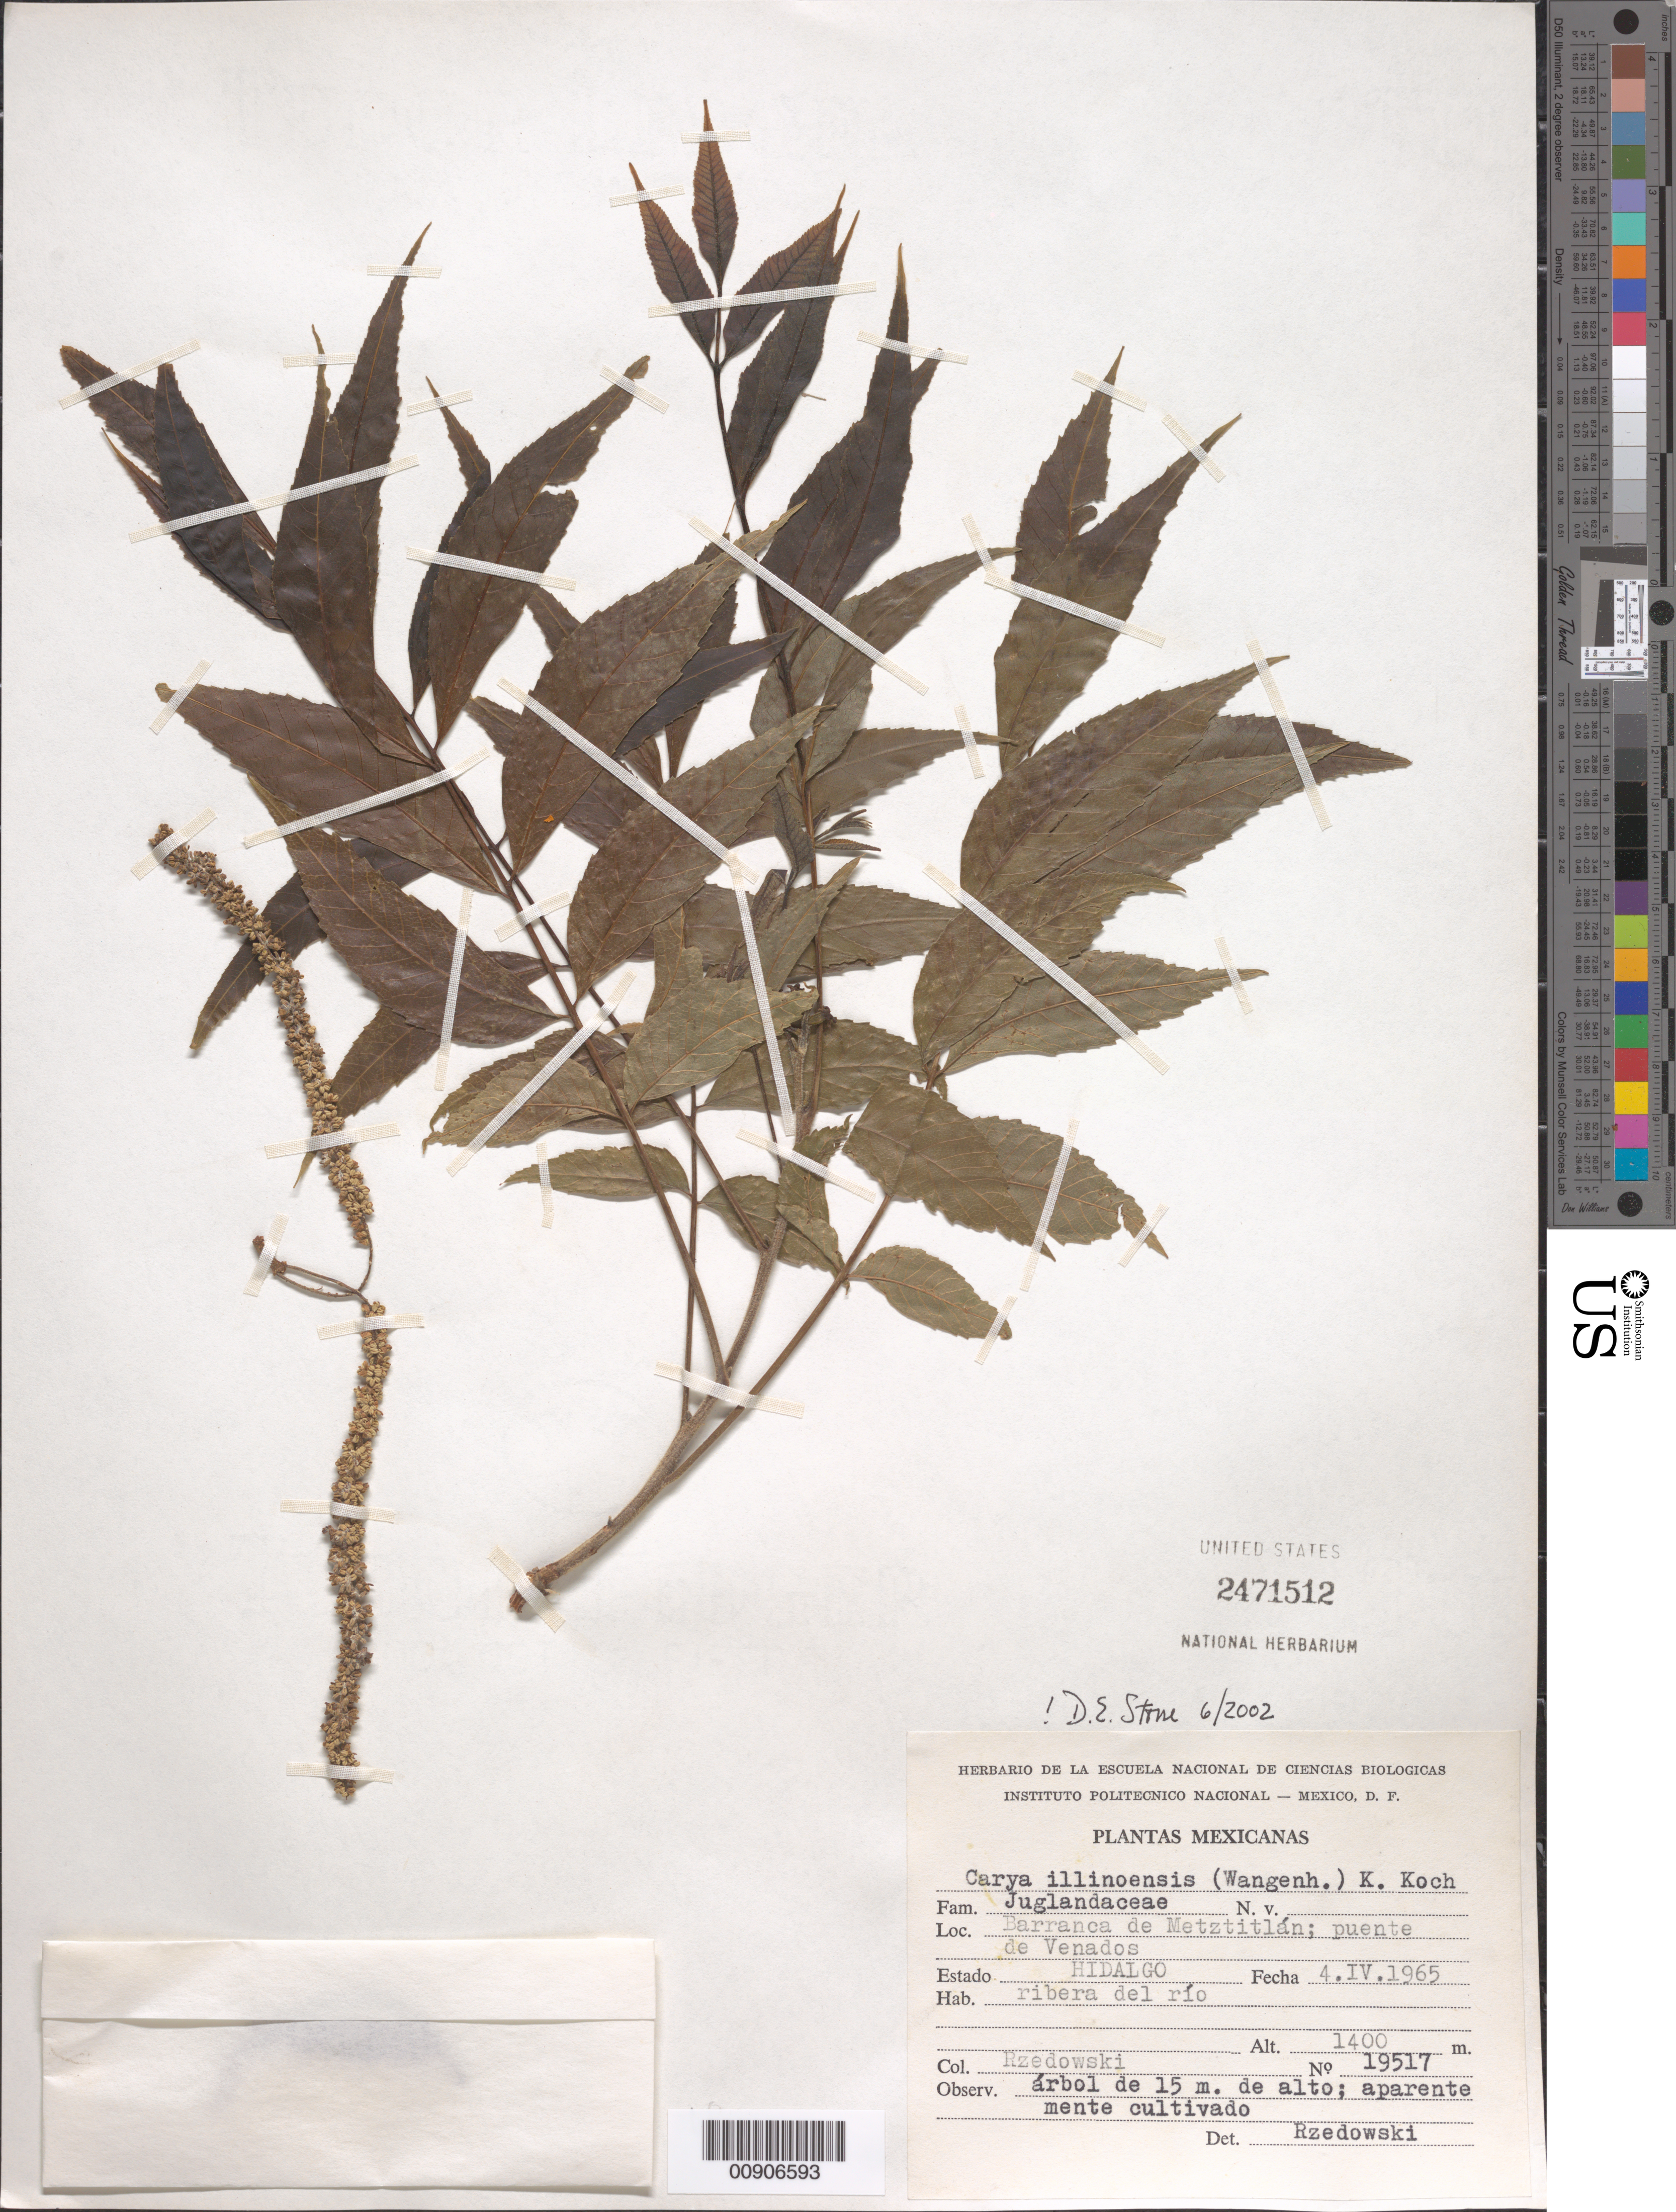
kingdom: Plantae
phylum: Tracheophyta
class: Magnoliopsida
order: Fagales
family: Juglandaceae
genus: Carya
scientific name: Carya illinoinensis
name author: (Wangenh.) K. Koch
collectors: J. Rzedowski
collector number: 19517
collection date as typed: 04 Apr 1965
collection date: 1965-04-04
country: Mexico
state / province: Hidalgo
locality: Barranca de Metztitlán; puente de Venados. Estado Hidalgo.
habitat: Ribera del río.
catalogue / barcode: US 2471512